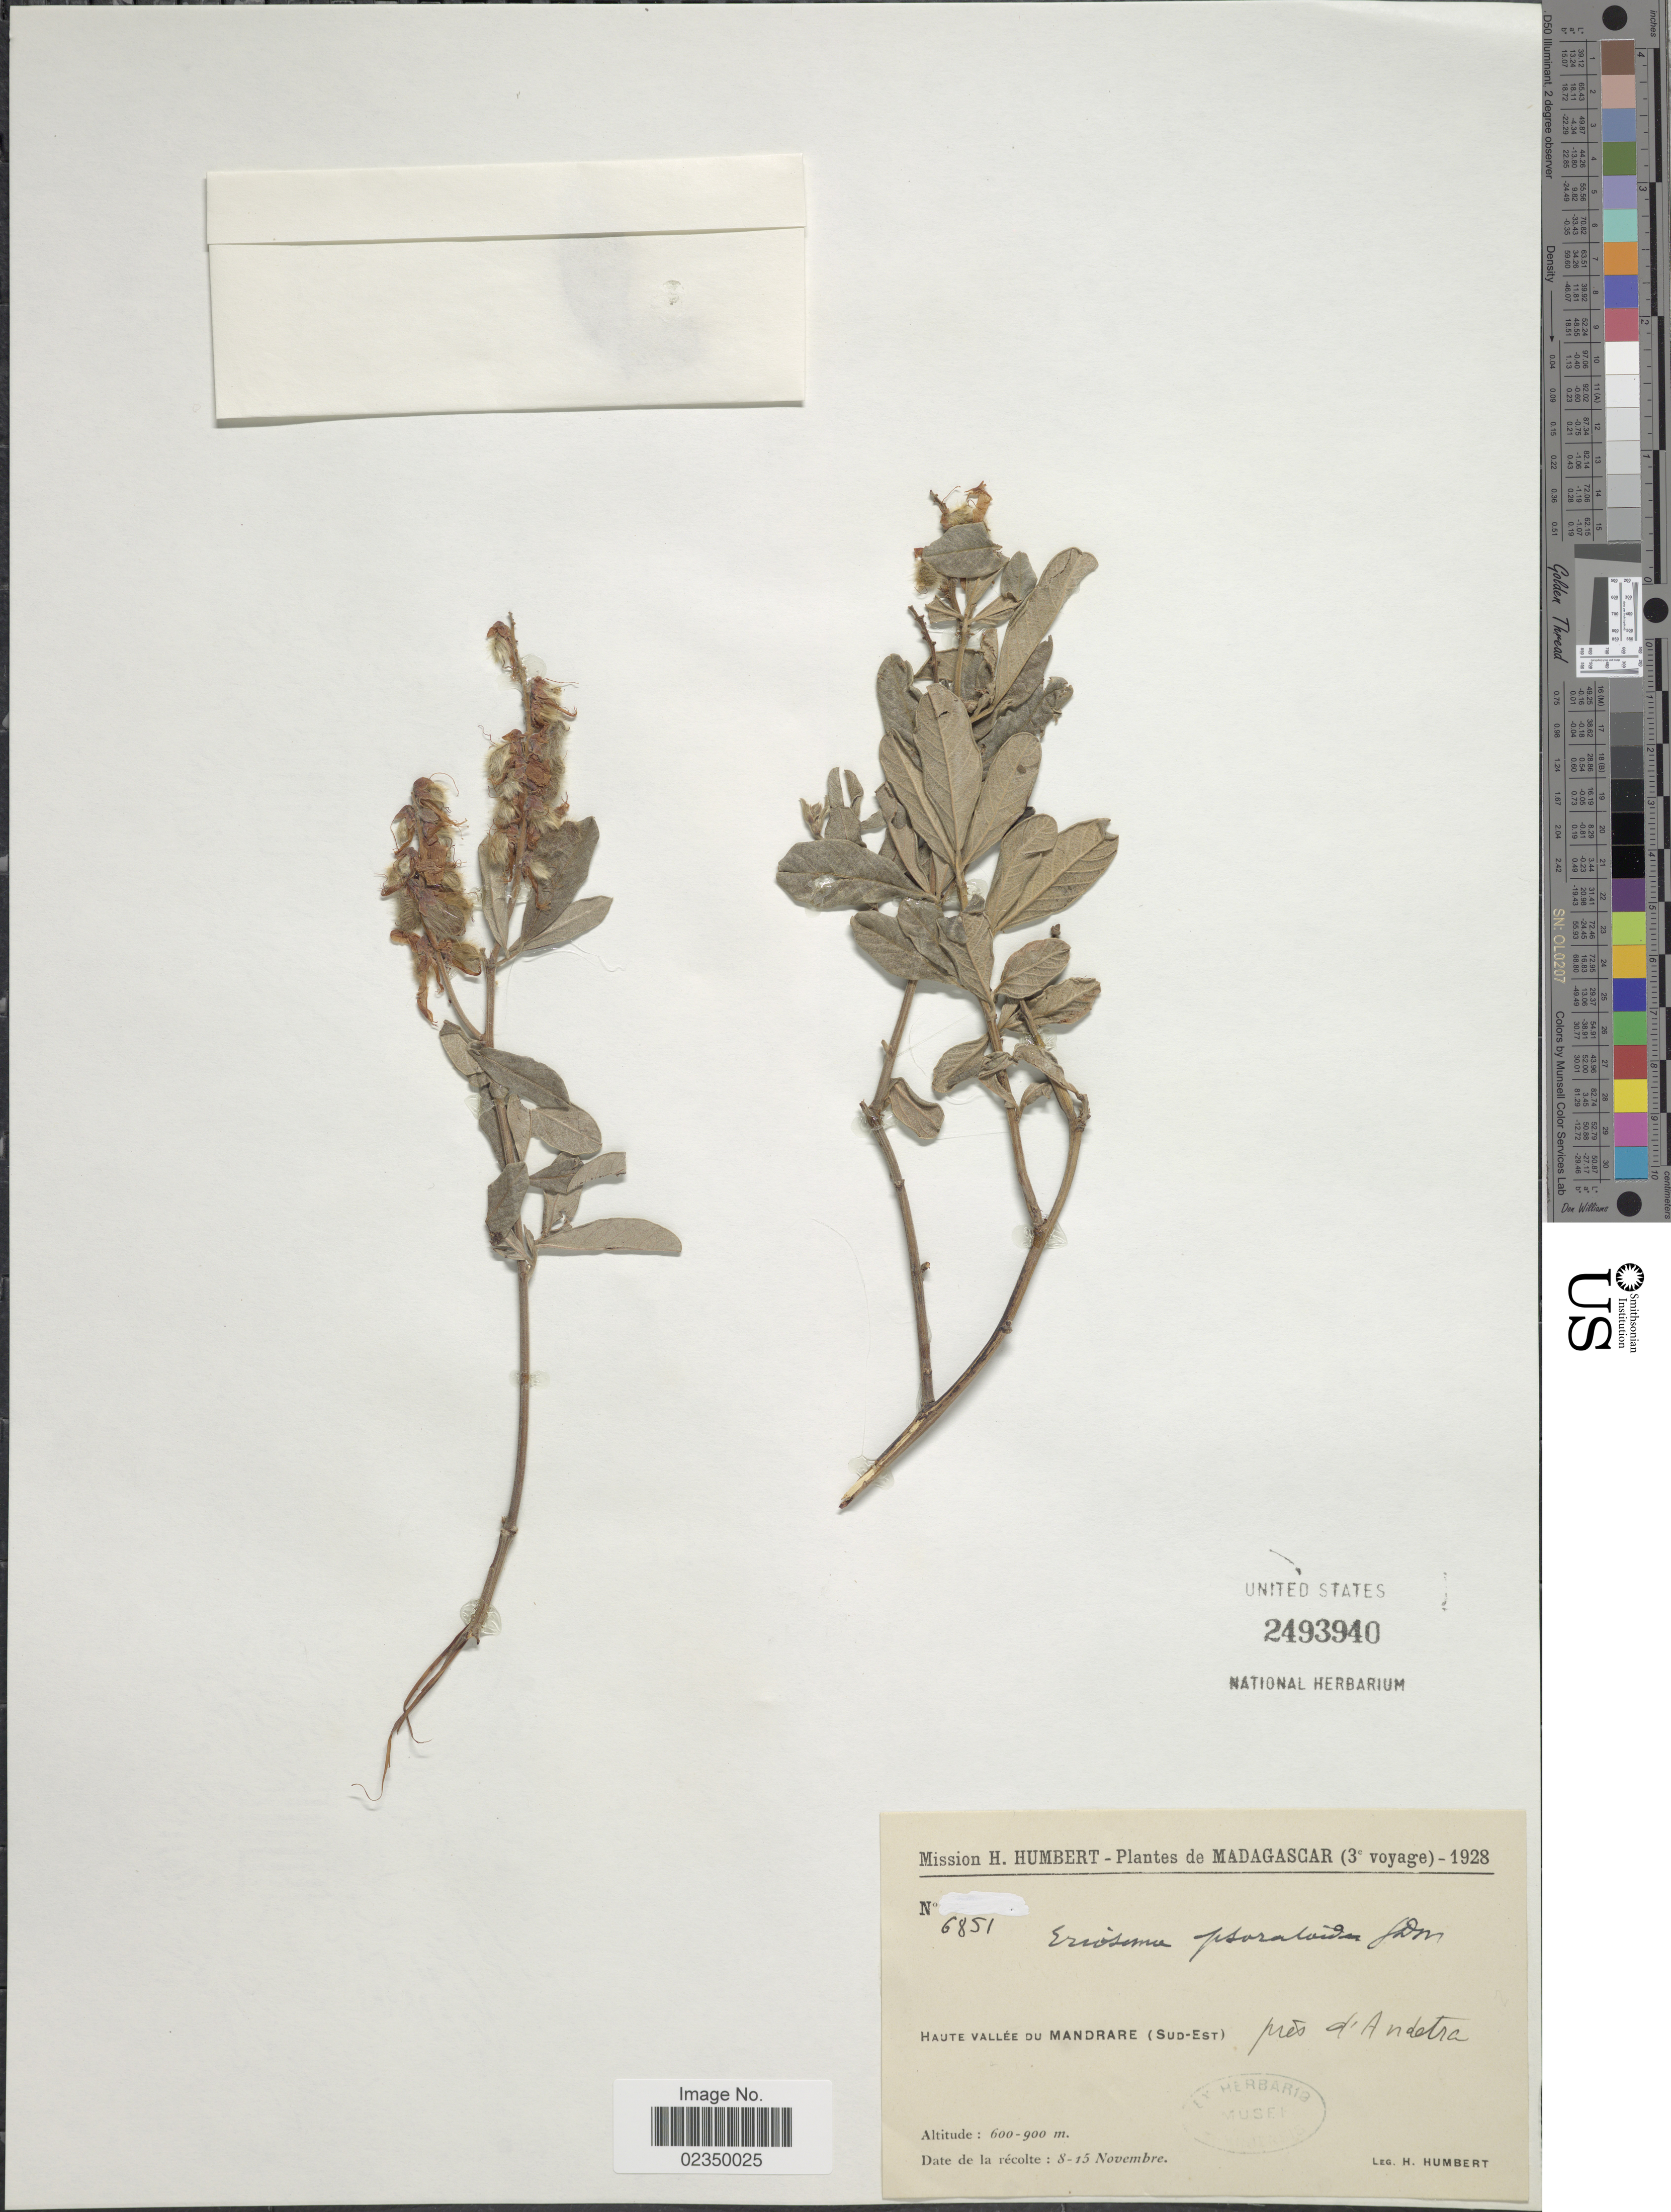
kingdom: Plantae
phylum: Tracheophyta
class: Magnoliopsida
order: Fabales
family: Fabaceae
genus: Eriosema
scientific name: Eriosema psoraloides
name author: (Lam.) G. Don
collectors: H. Humbert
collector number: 6851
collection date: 1928-11-08/1928-11-15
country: Madagascar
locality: Haute vallee du Mandrare (Sud-Est), Pres d'Andetra.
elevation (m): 600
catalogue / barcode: US 2493940